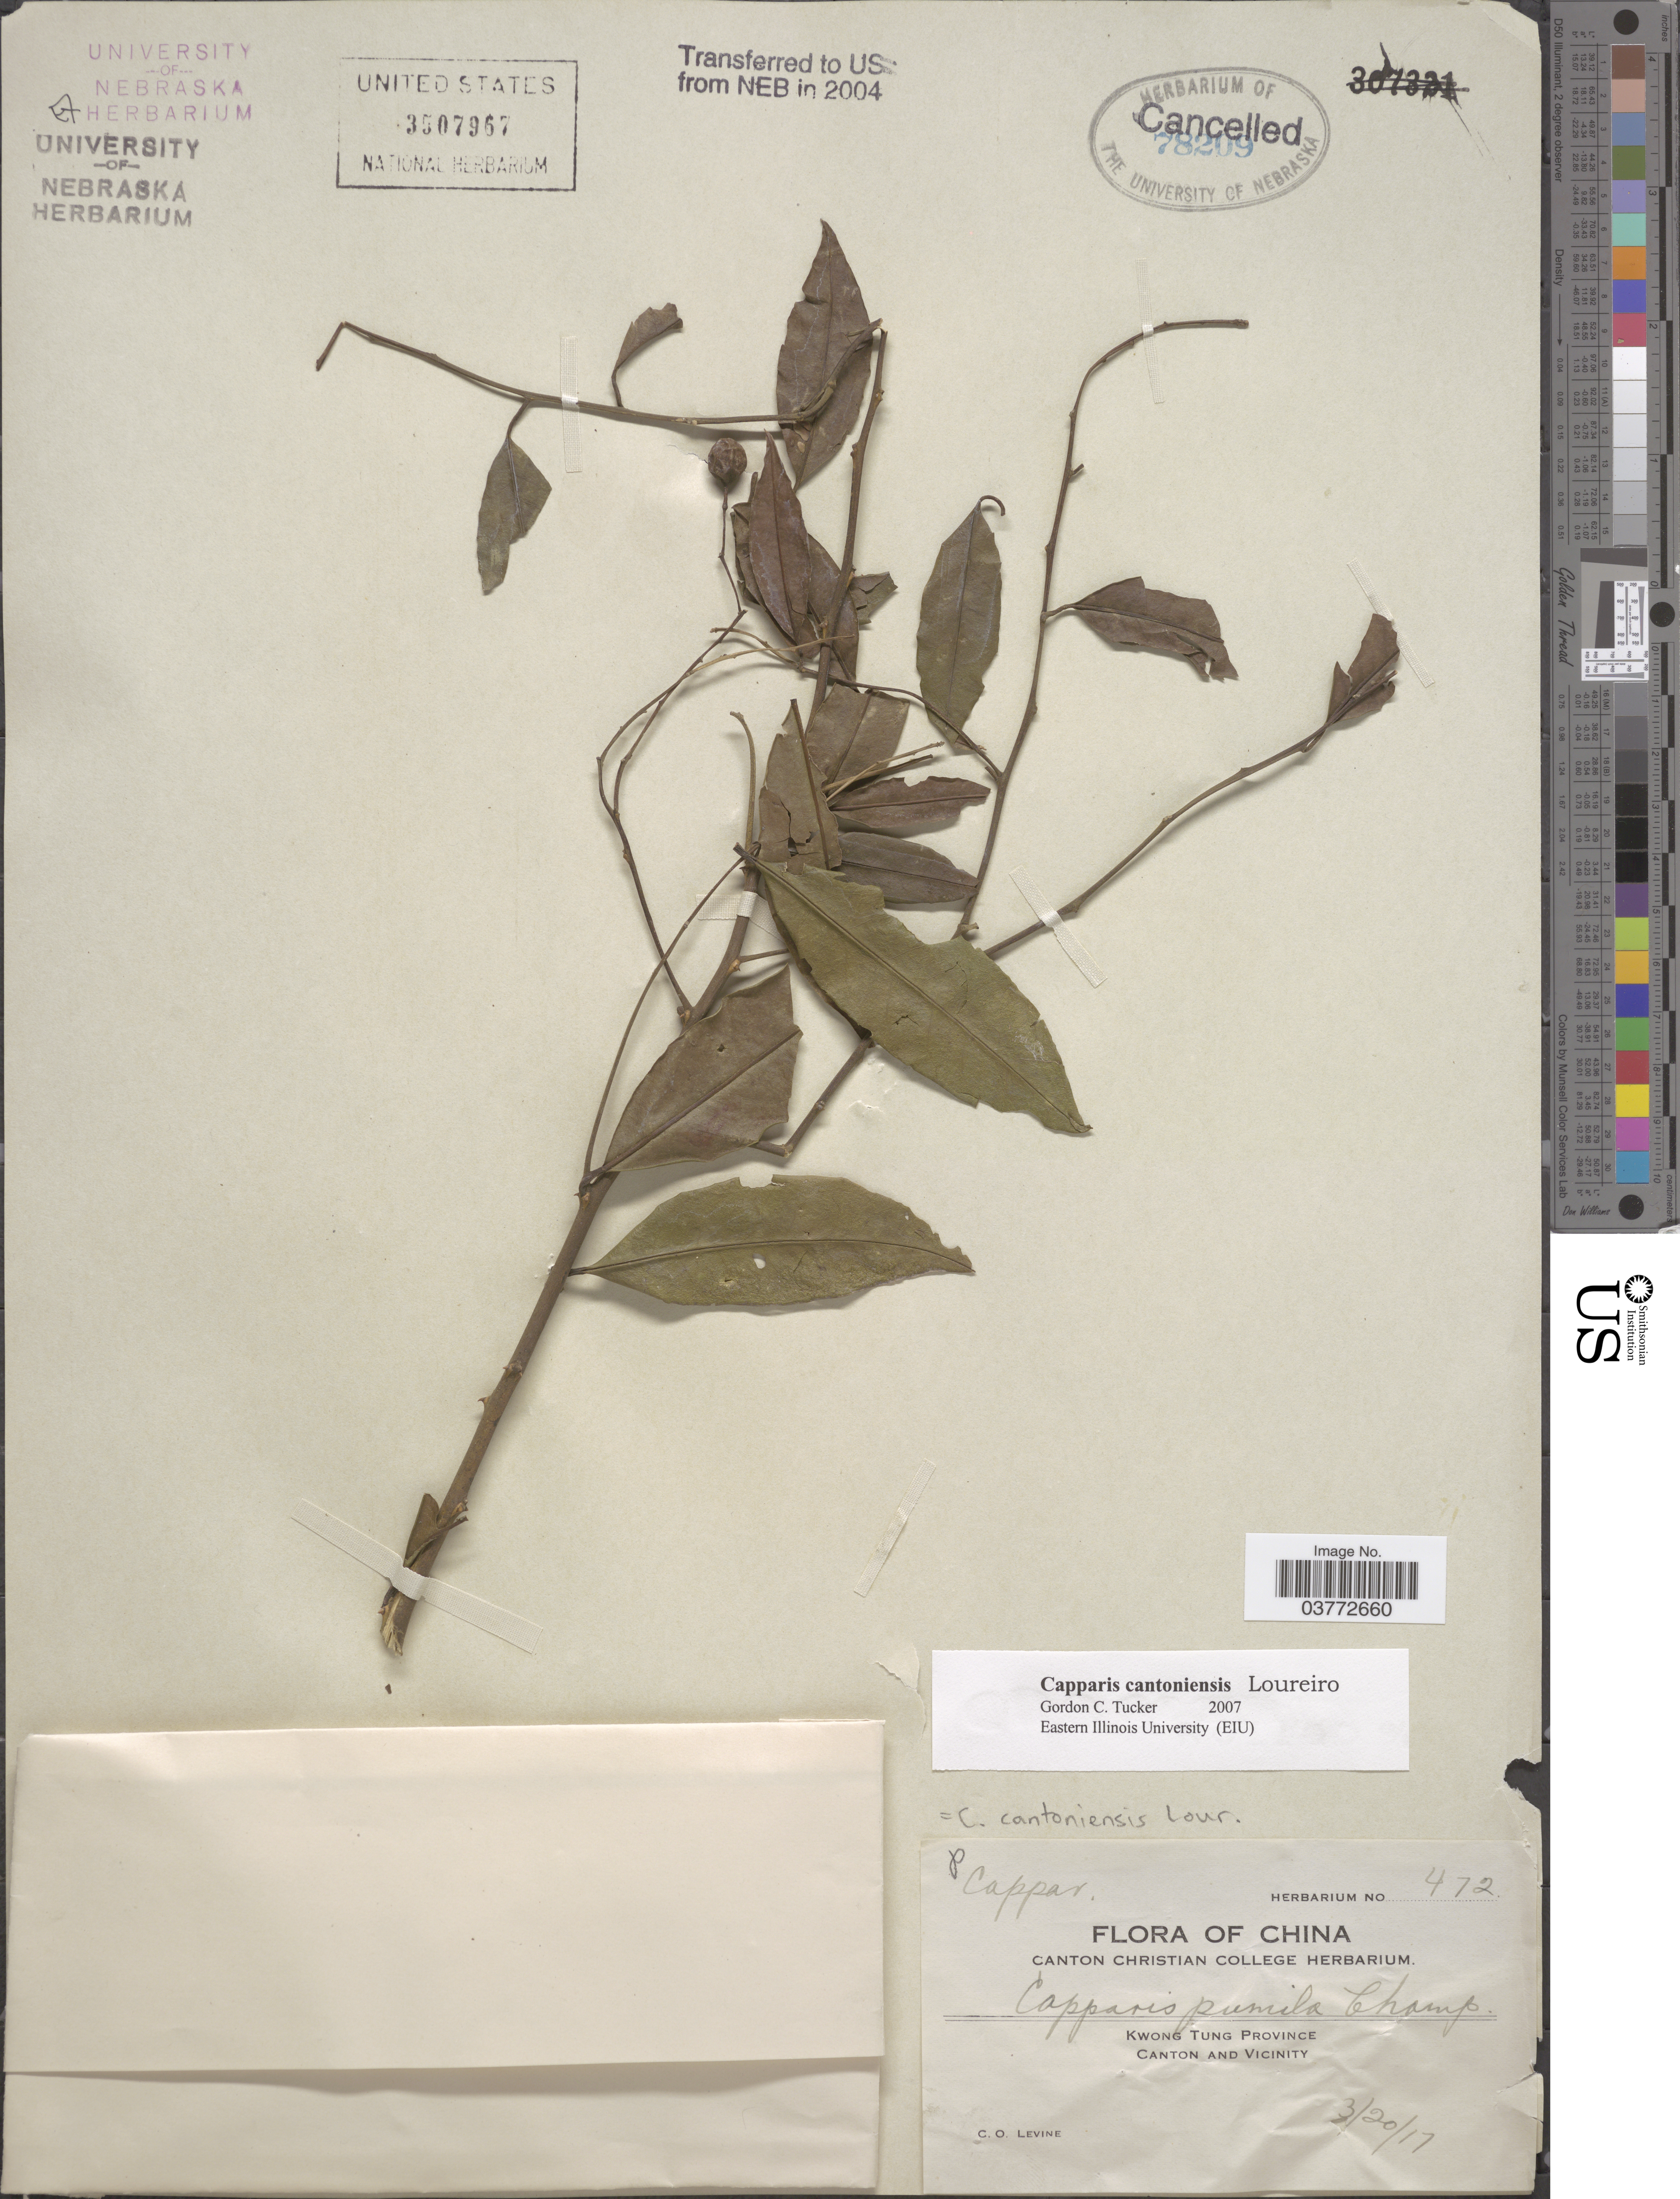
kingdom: Plantae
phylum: Tracheophyta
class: Magnoliopsida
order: Brassicales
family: Capparaceae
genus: Capparis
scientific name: Capparis cantoniensis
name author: Lour.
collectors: C. O. Levine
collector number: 472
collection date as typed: Transcribed d/m/y: 20/3/17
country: China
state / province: Guangdong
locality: Kwong Tung Province. Canton and Vicinity.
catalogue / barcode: US 3507967